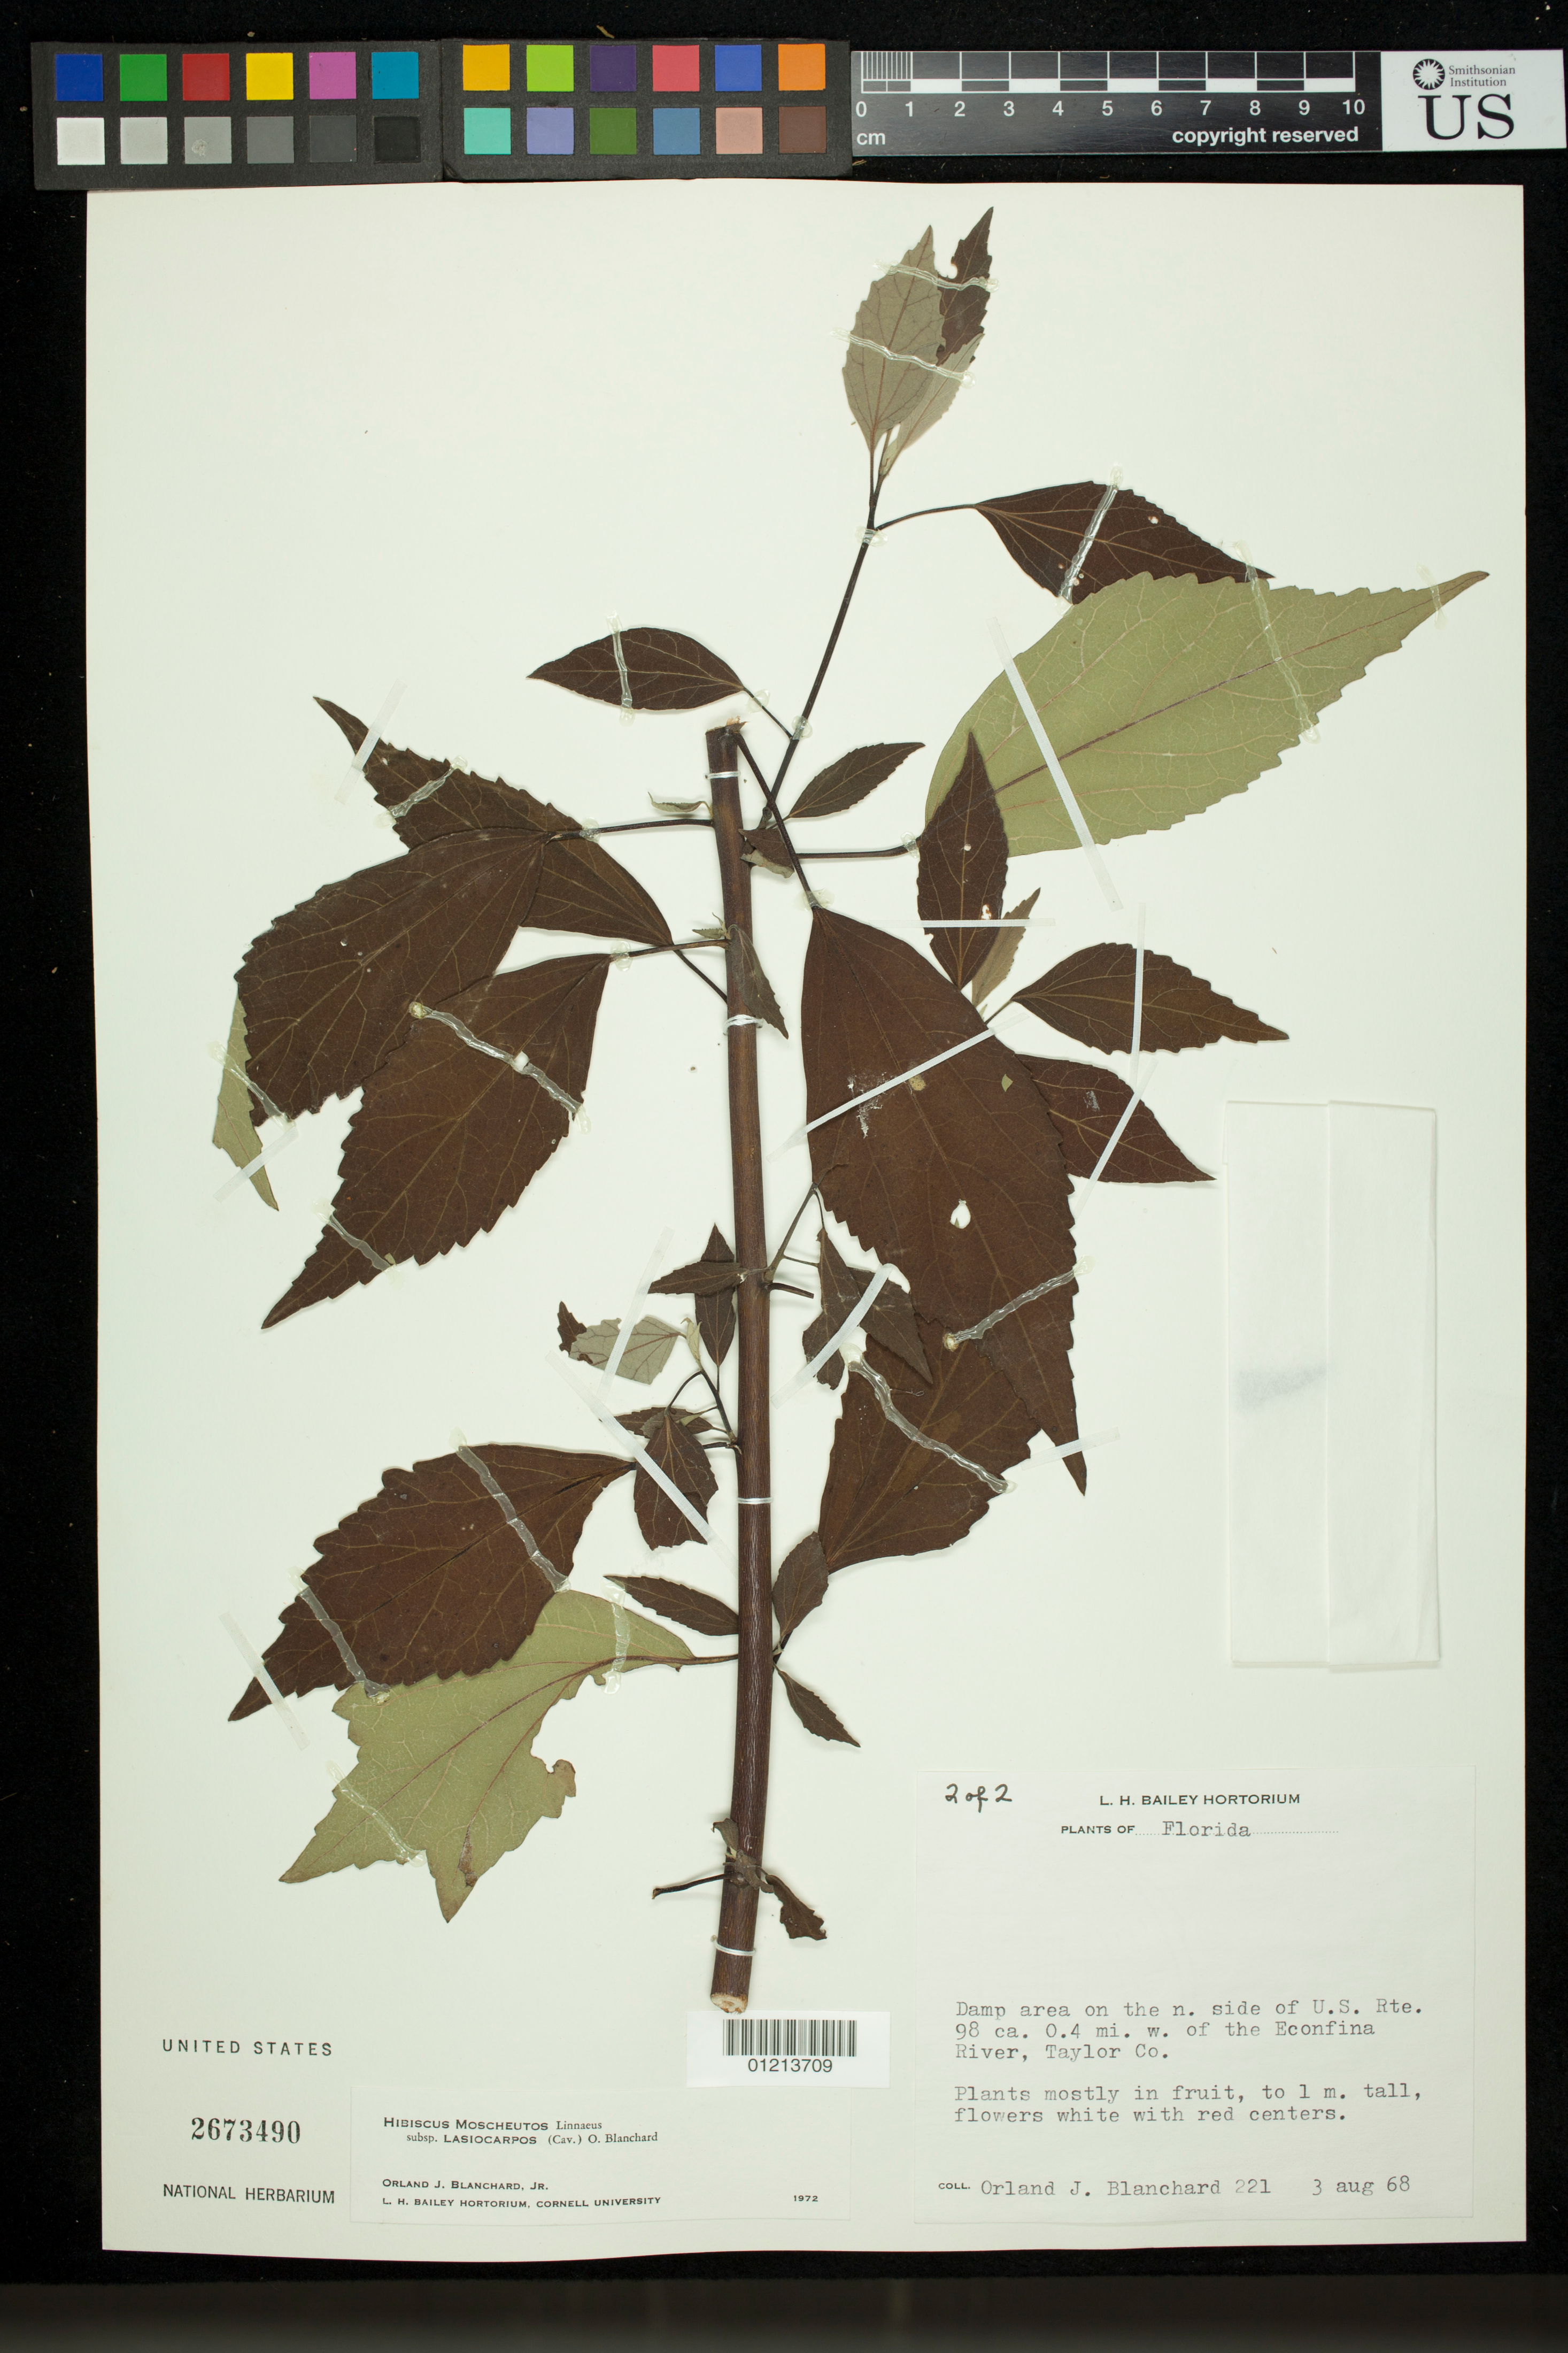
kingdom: Plantae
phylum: Tracheophyta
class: Magnoliopsida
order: Malvales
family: Malvaceae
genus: Hibiscus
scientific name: Hibiscus moscheutos subsp. lasiocarpos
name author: (Cav.) O.J. Blanch.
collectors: O. J. Blanchard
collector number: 221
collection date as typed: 08 Mar 1968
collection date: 1968-03-08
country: United States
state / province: Florida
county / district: Taylor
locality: Damp area on the n. side of U.S. Rte 98 ca. 0.4 mi. w. of the Econfina River, Taylor Co.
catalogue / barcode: US 2673490